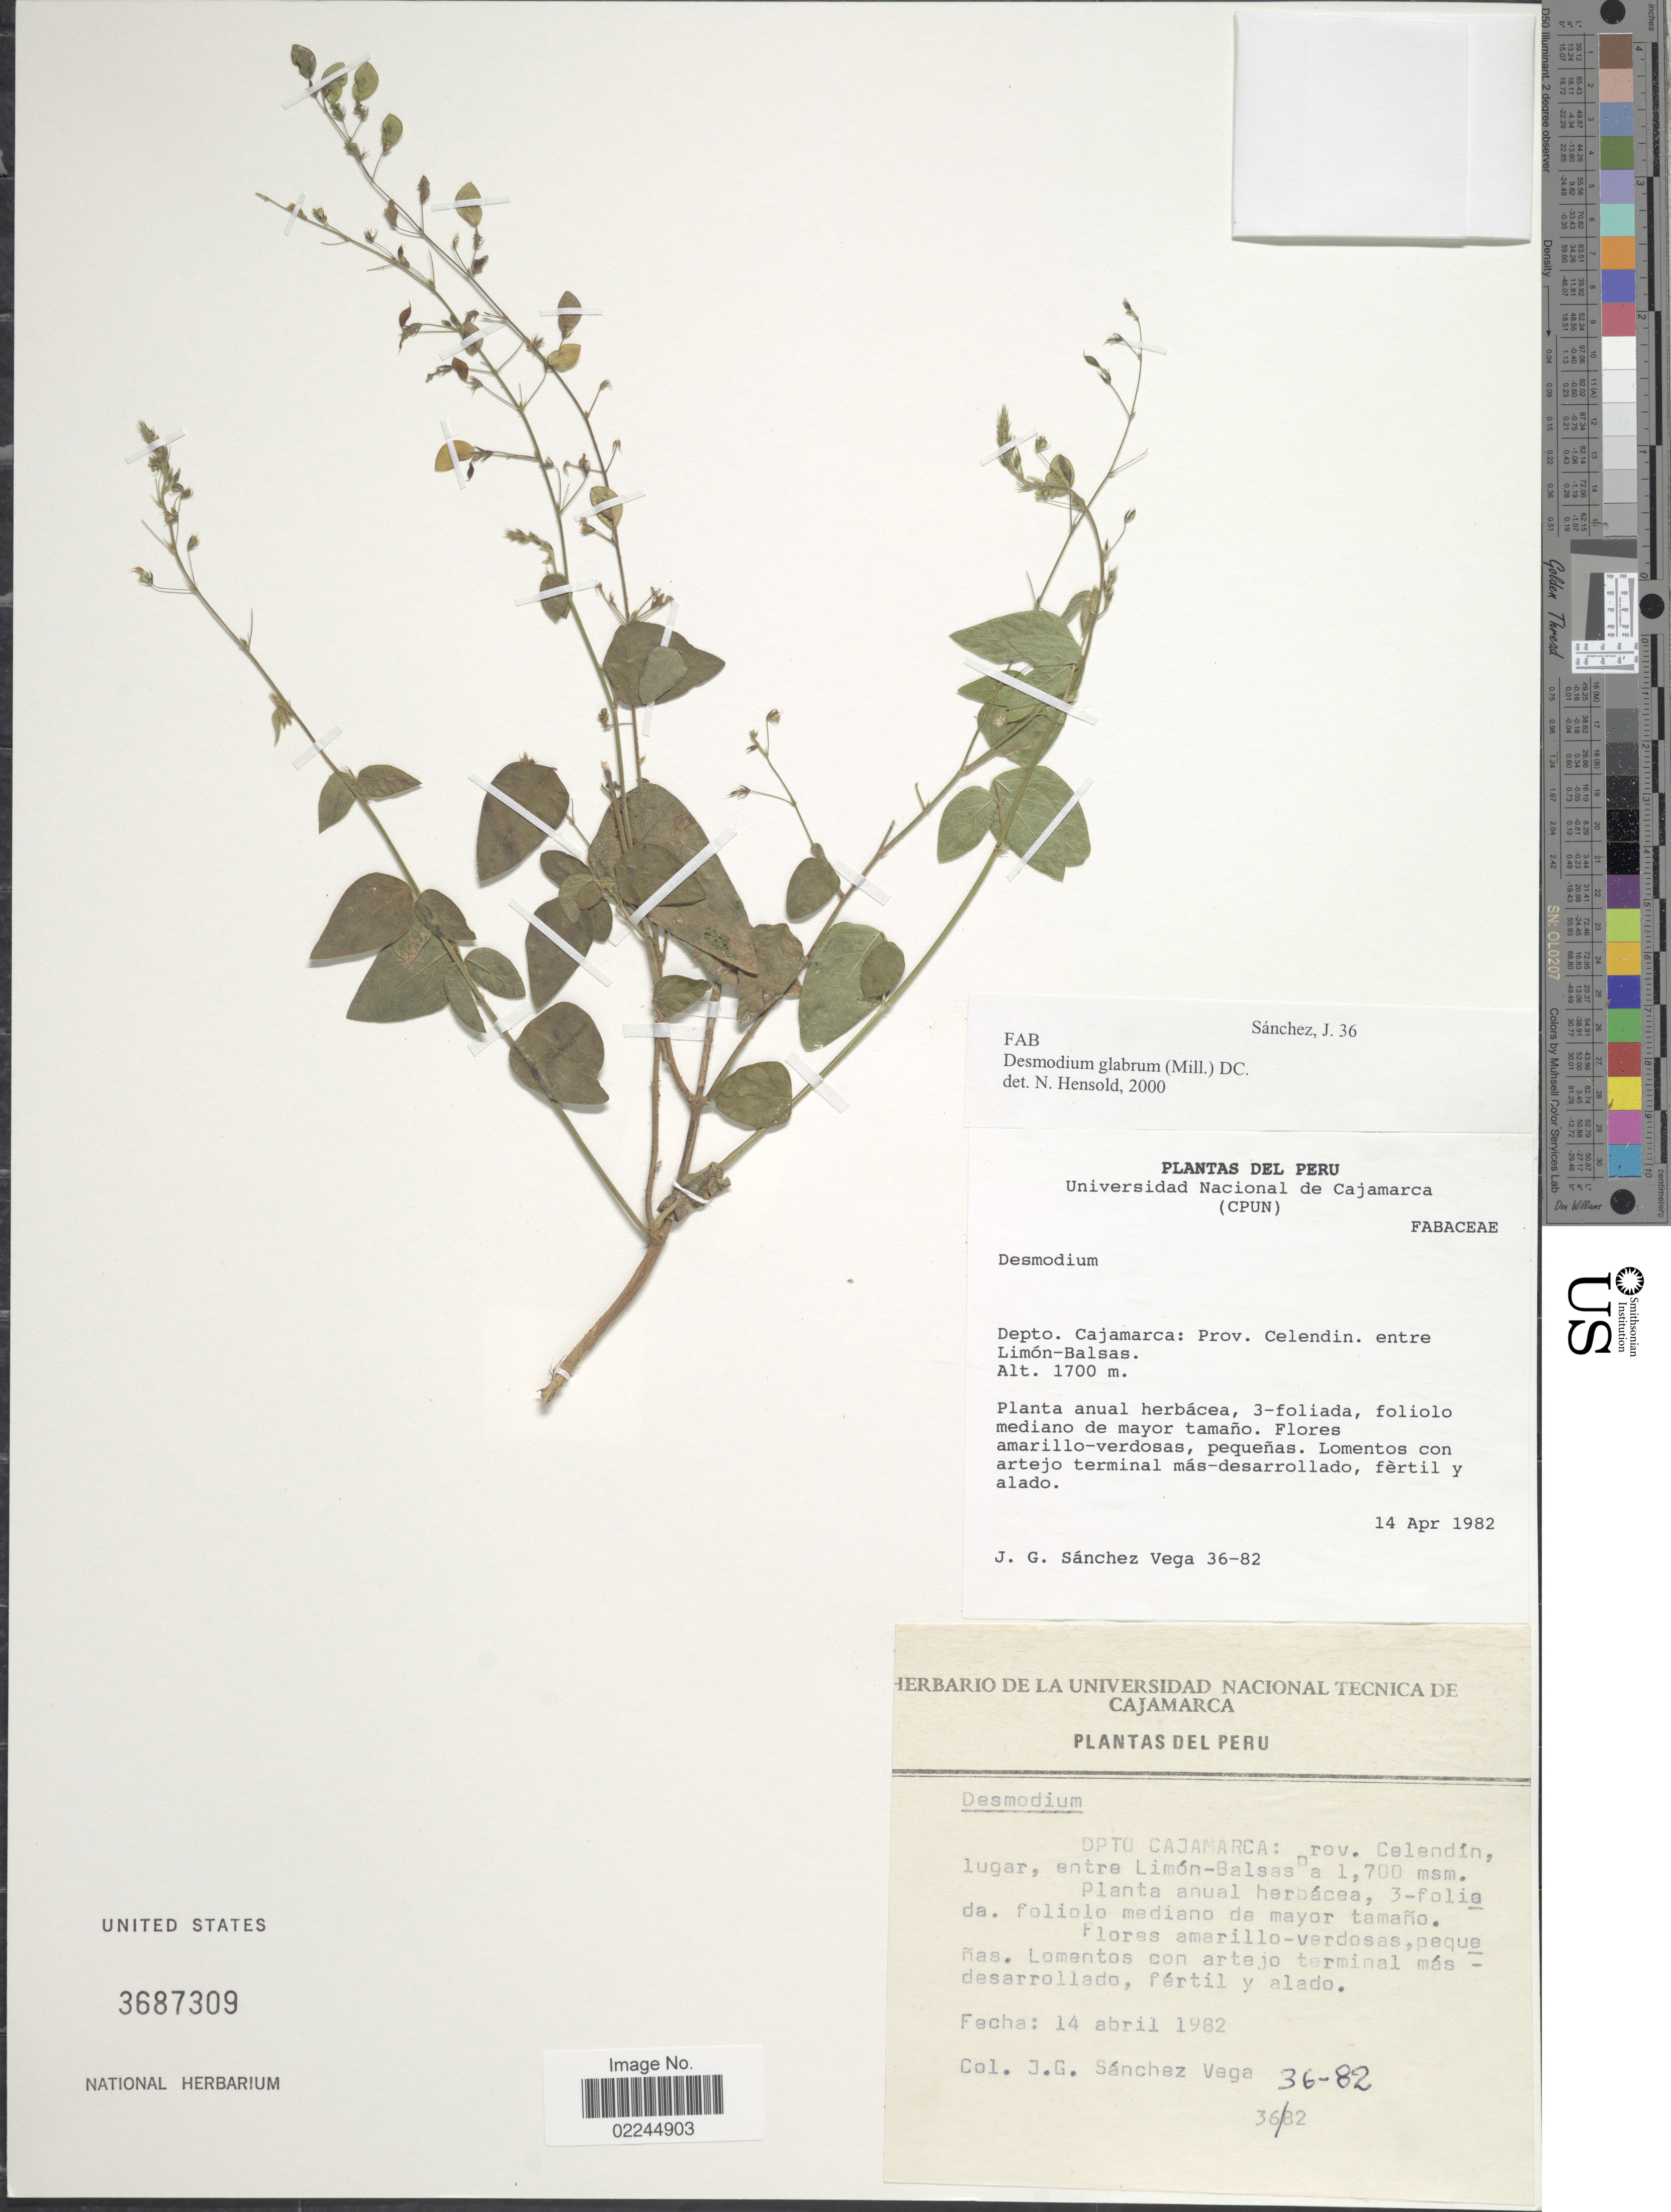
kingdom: Plantae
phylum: Tracheophyta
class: Magnoliopsida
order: Fabales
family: Fabaceae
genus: Desmodium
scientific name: Desmodium glabrum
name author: (Mill.) DC.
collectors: J. Sanchez-Vega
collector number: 36-82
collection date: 1982-04-14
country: Peru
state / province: Cajamarca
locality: Prov. Celendin, entre Limon-Balsas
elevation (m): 1700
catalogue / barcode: US 3687309